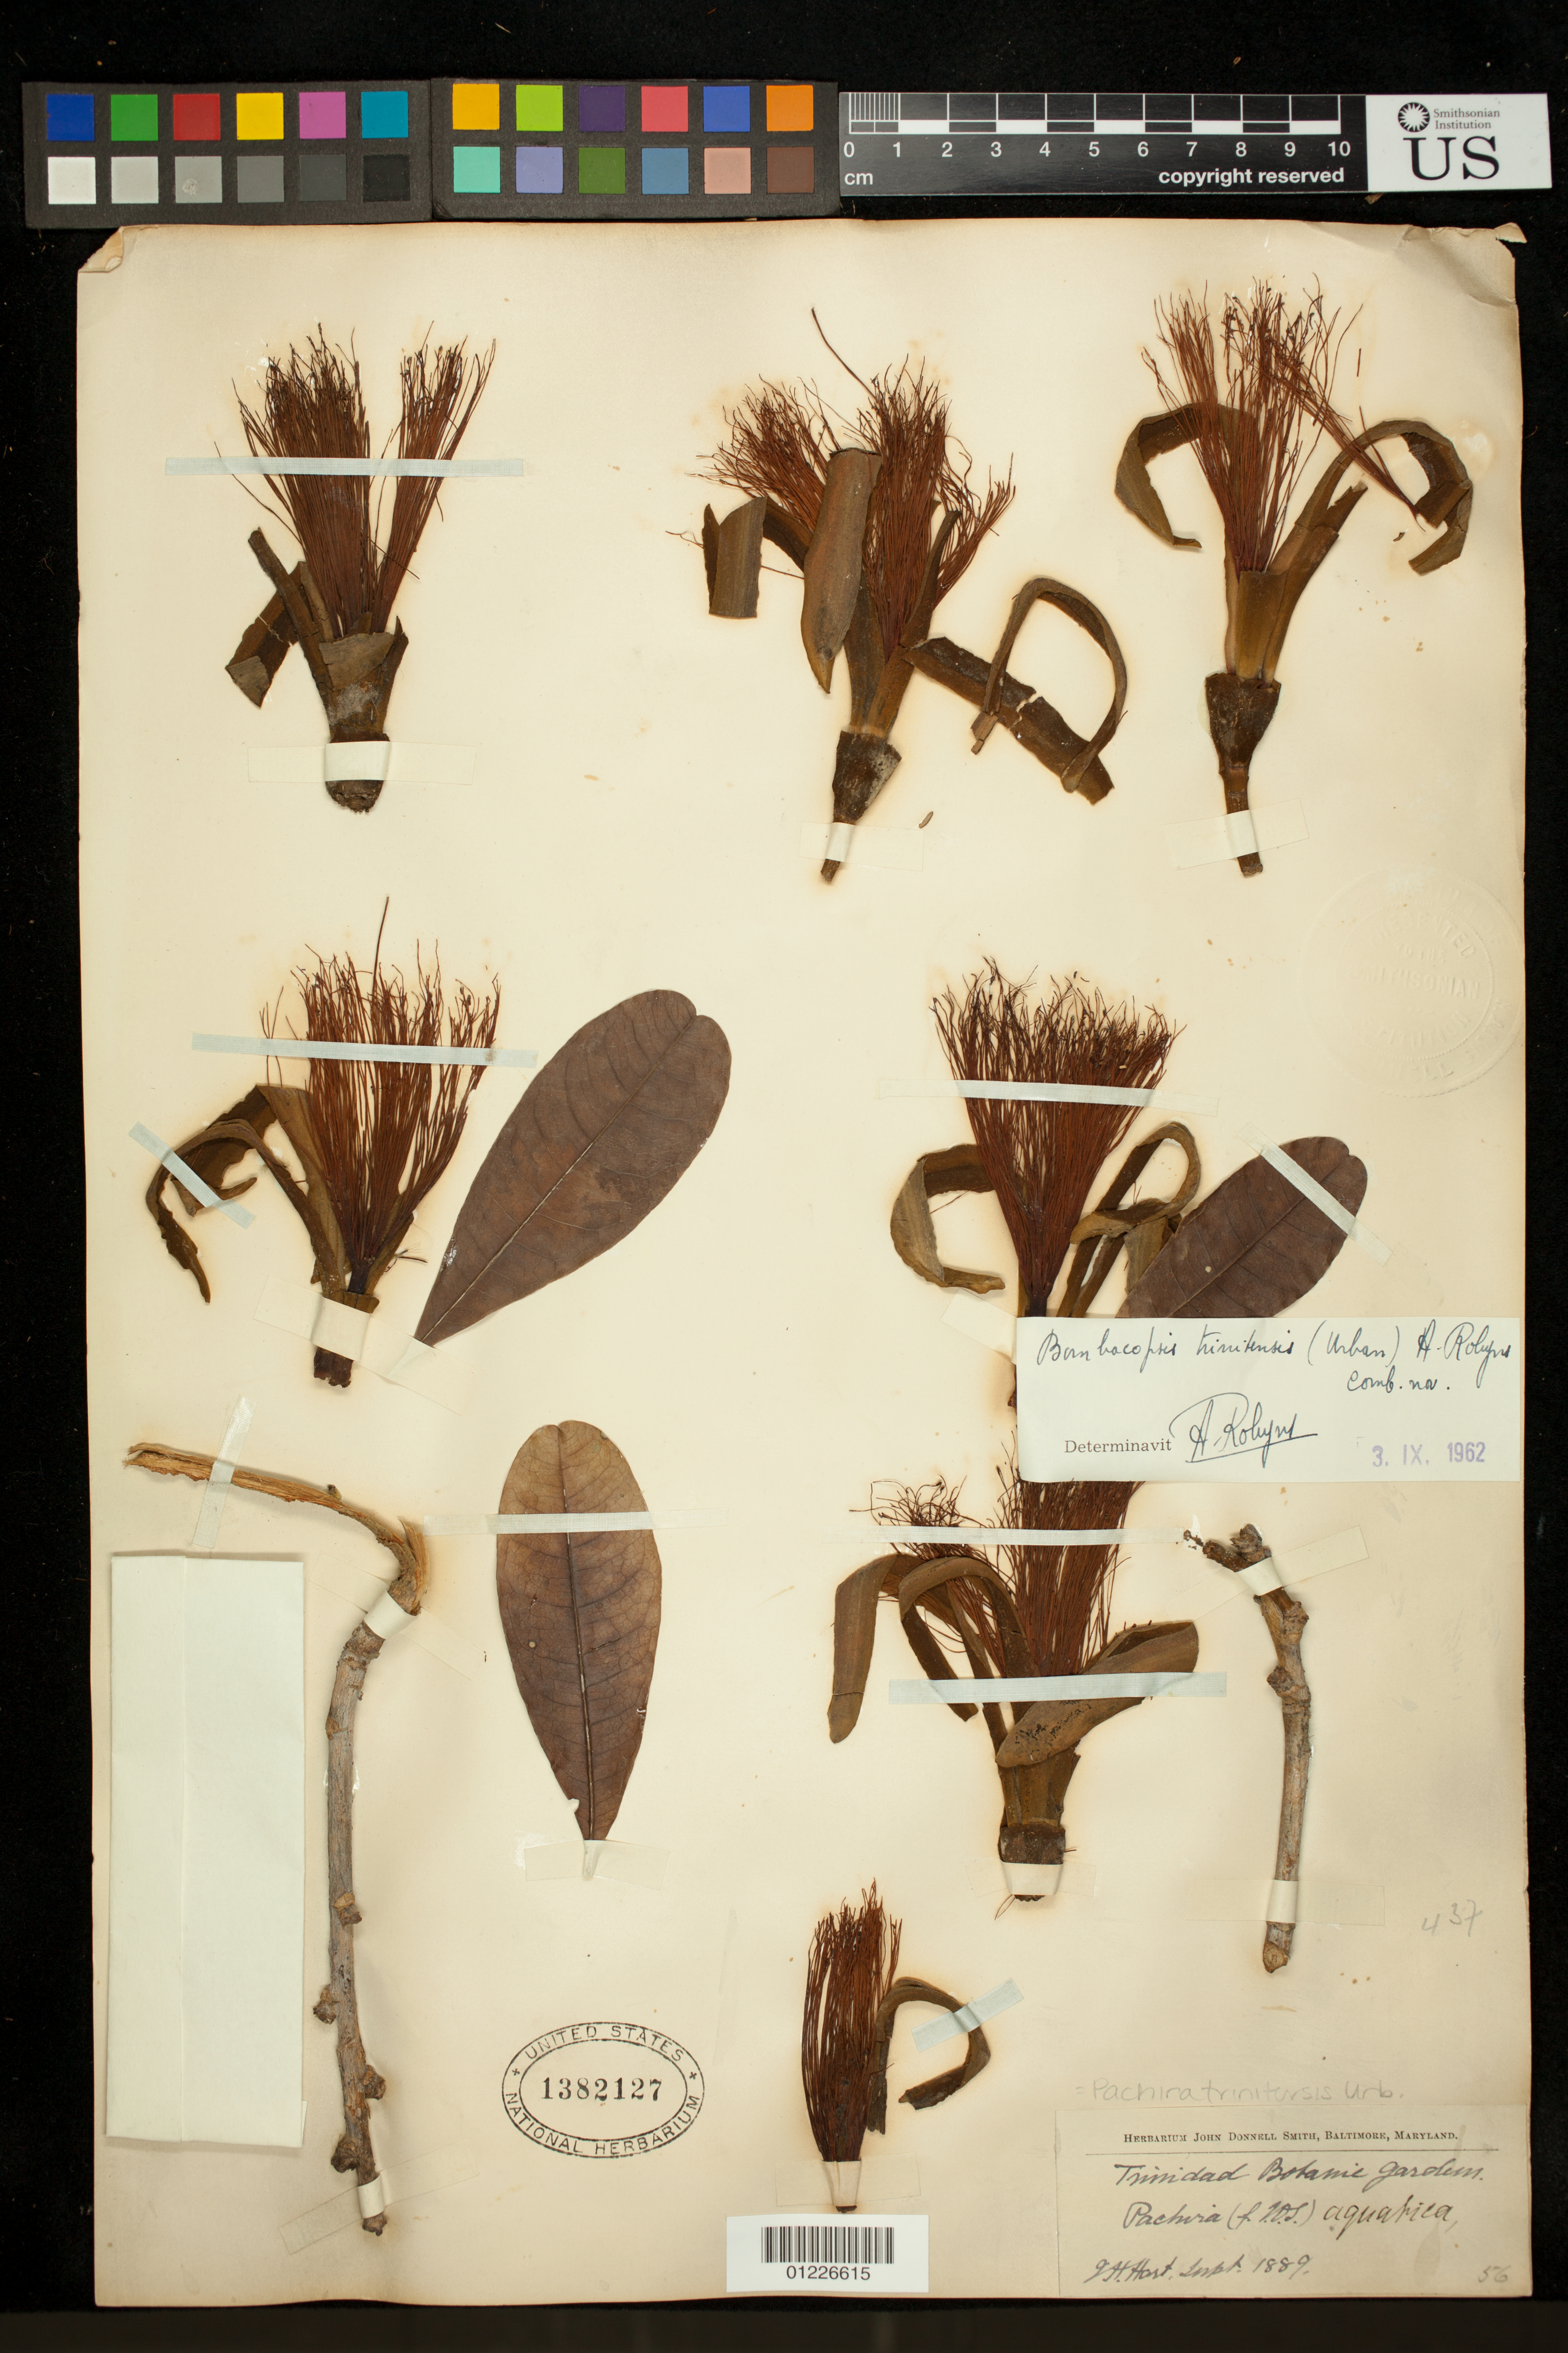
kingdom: Plantae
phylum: Tracheophyta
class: Magnoliopsida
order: Malvales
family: Malvaceae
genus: Pachira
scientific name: Pachira trinitensis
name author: Urb.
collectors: J. H. Hart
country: Trinidad and Tobago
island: Trinidad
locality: Trinidad Botanic Gardens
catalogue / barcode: US 1382127